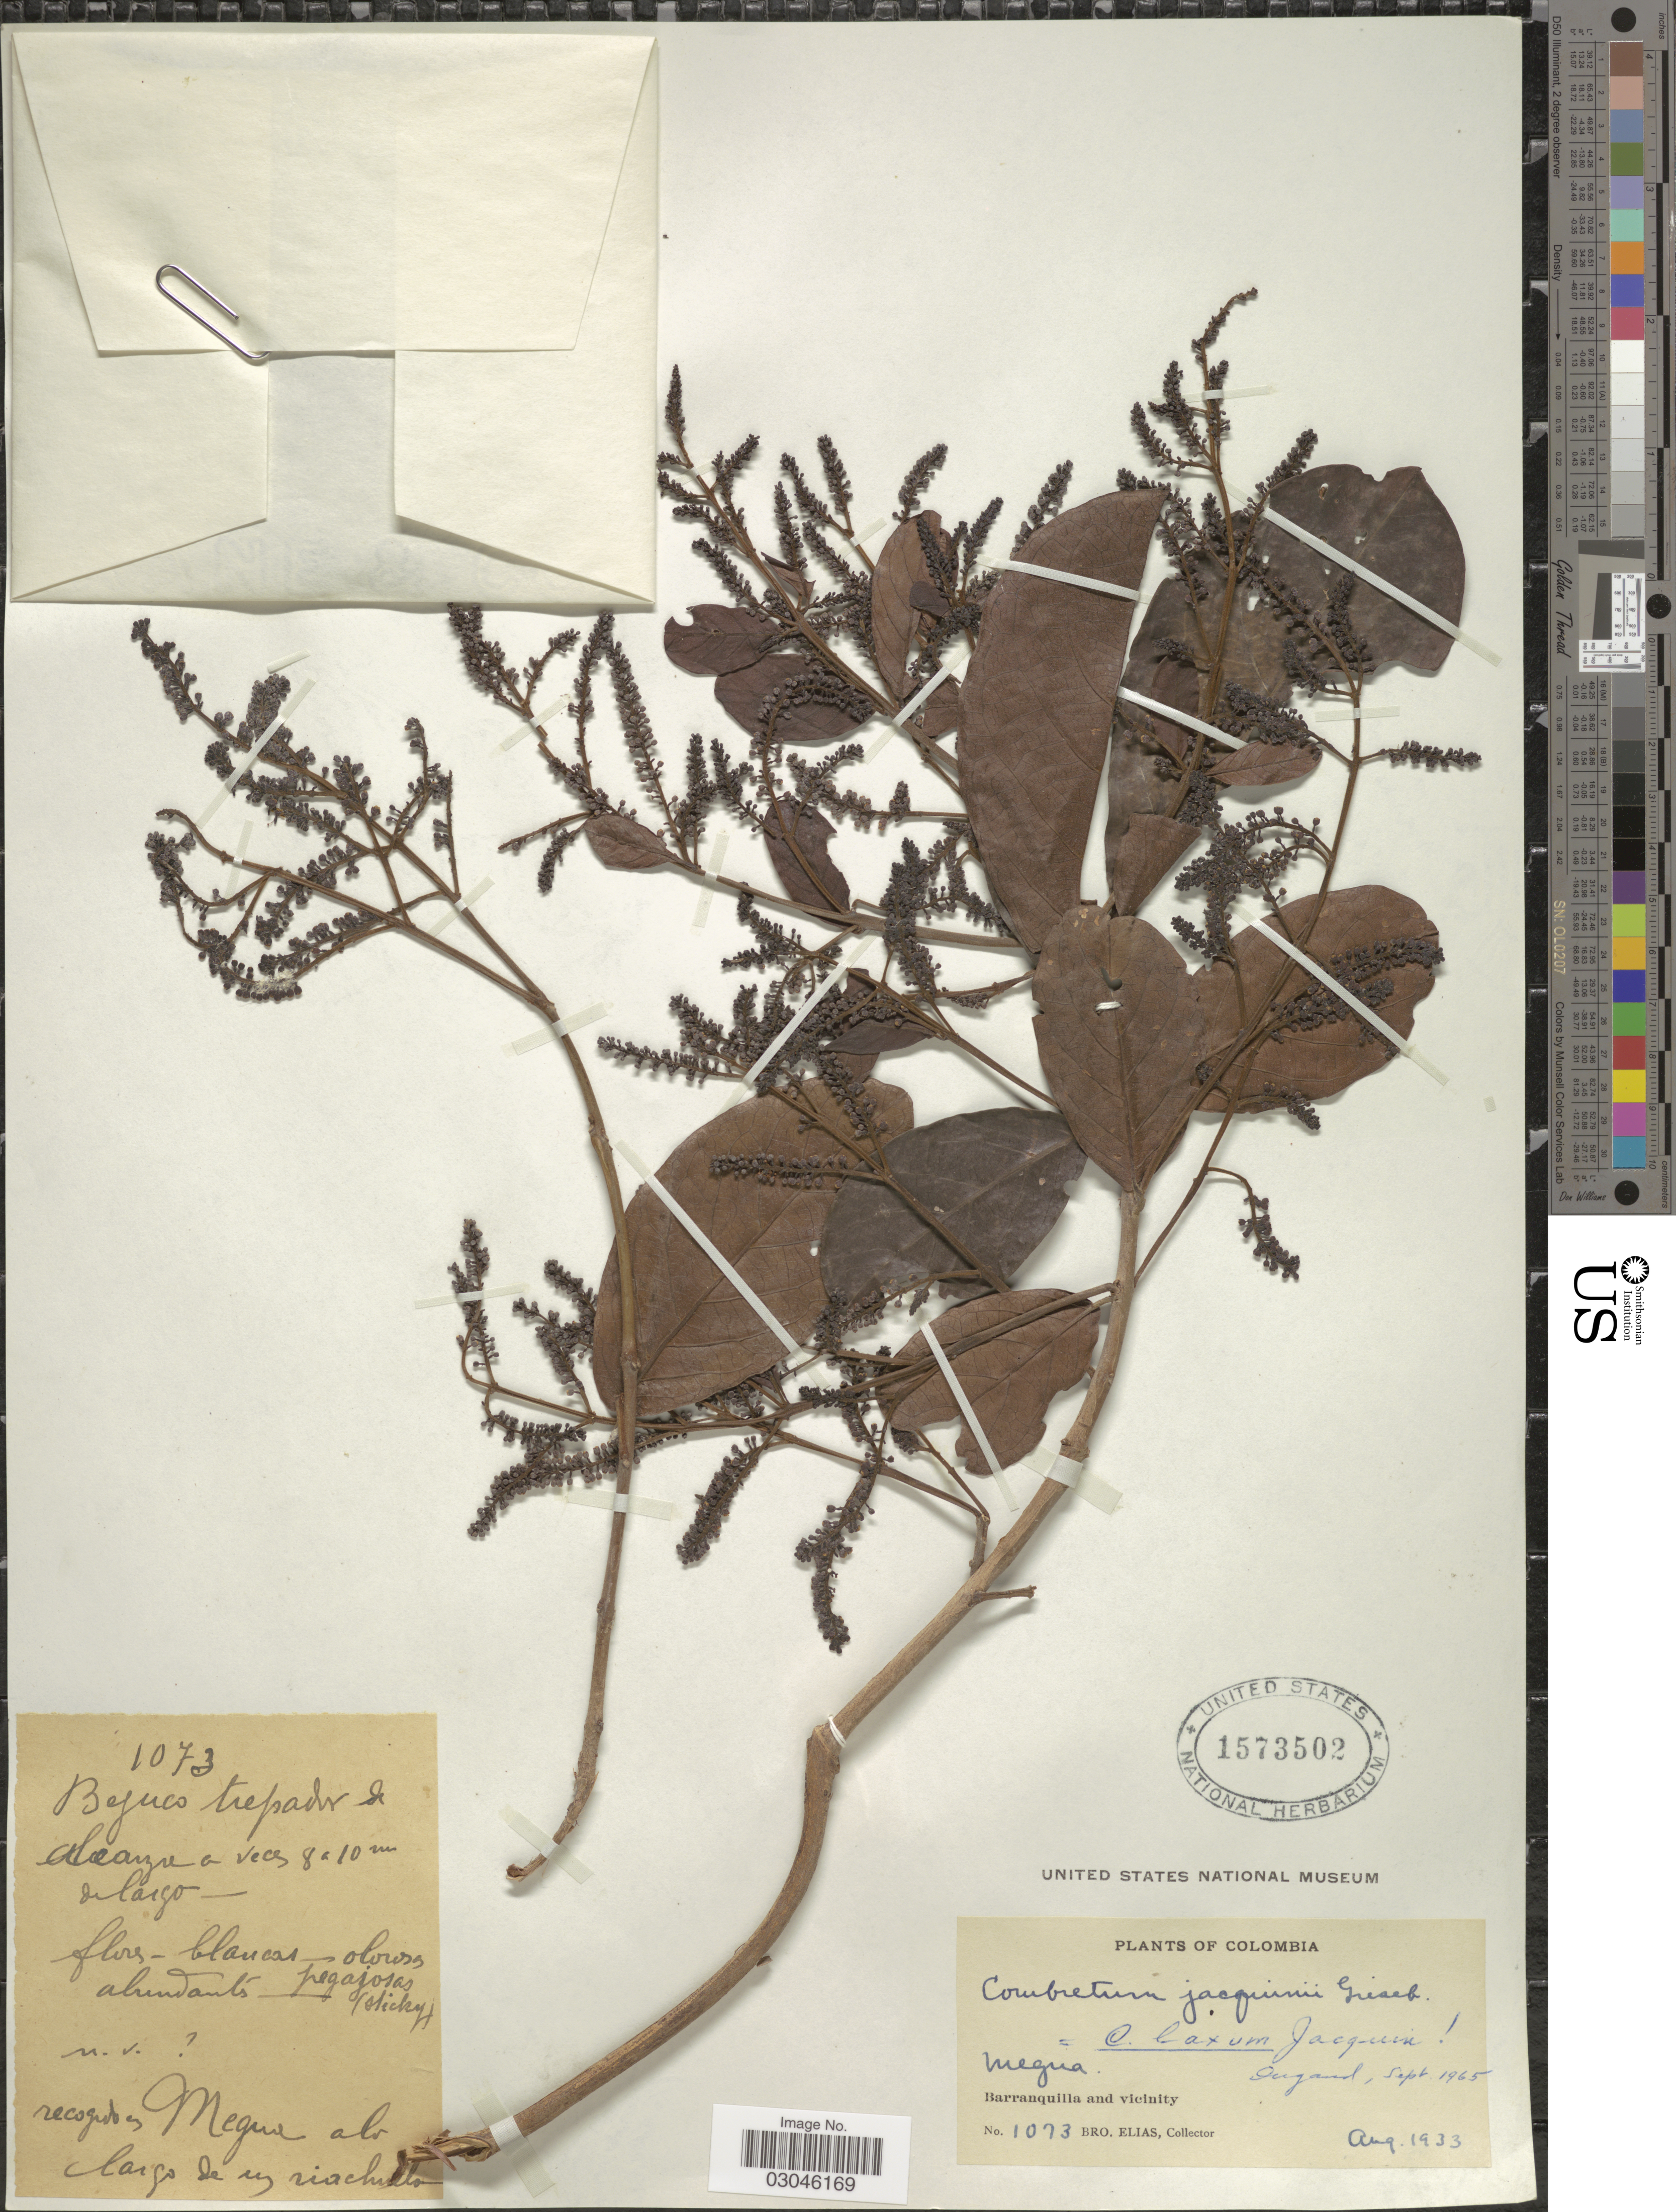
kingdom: Plantae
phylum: Tracheophyta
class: Magnoliopsida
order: Myrtales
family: Combretaceae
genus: Combretum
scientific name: Combretum laxum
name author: Jacq.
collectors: Bro. Elias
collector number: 1073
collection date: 1933-08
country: Colombia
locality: Megua. Barranquilla and vicinity.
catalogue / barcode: US 1573502